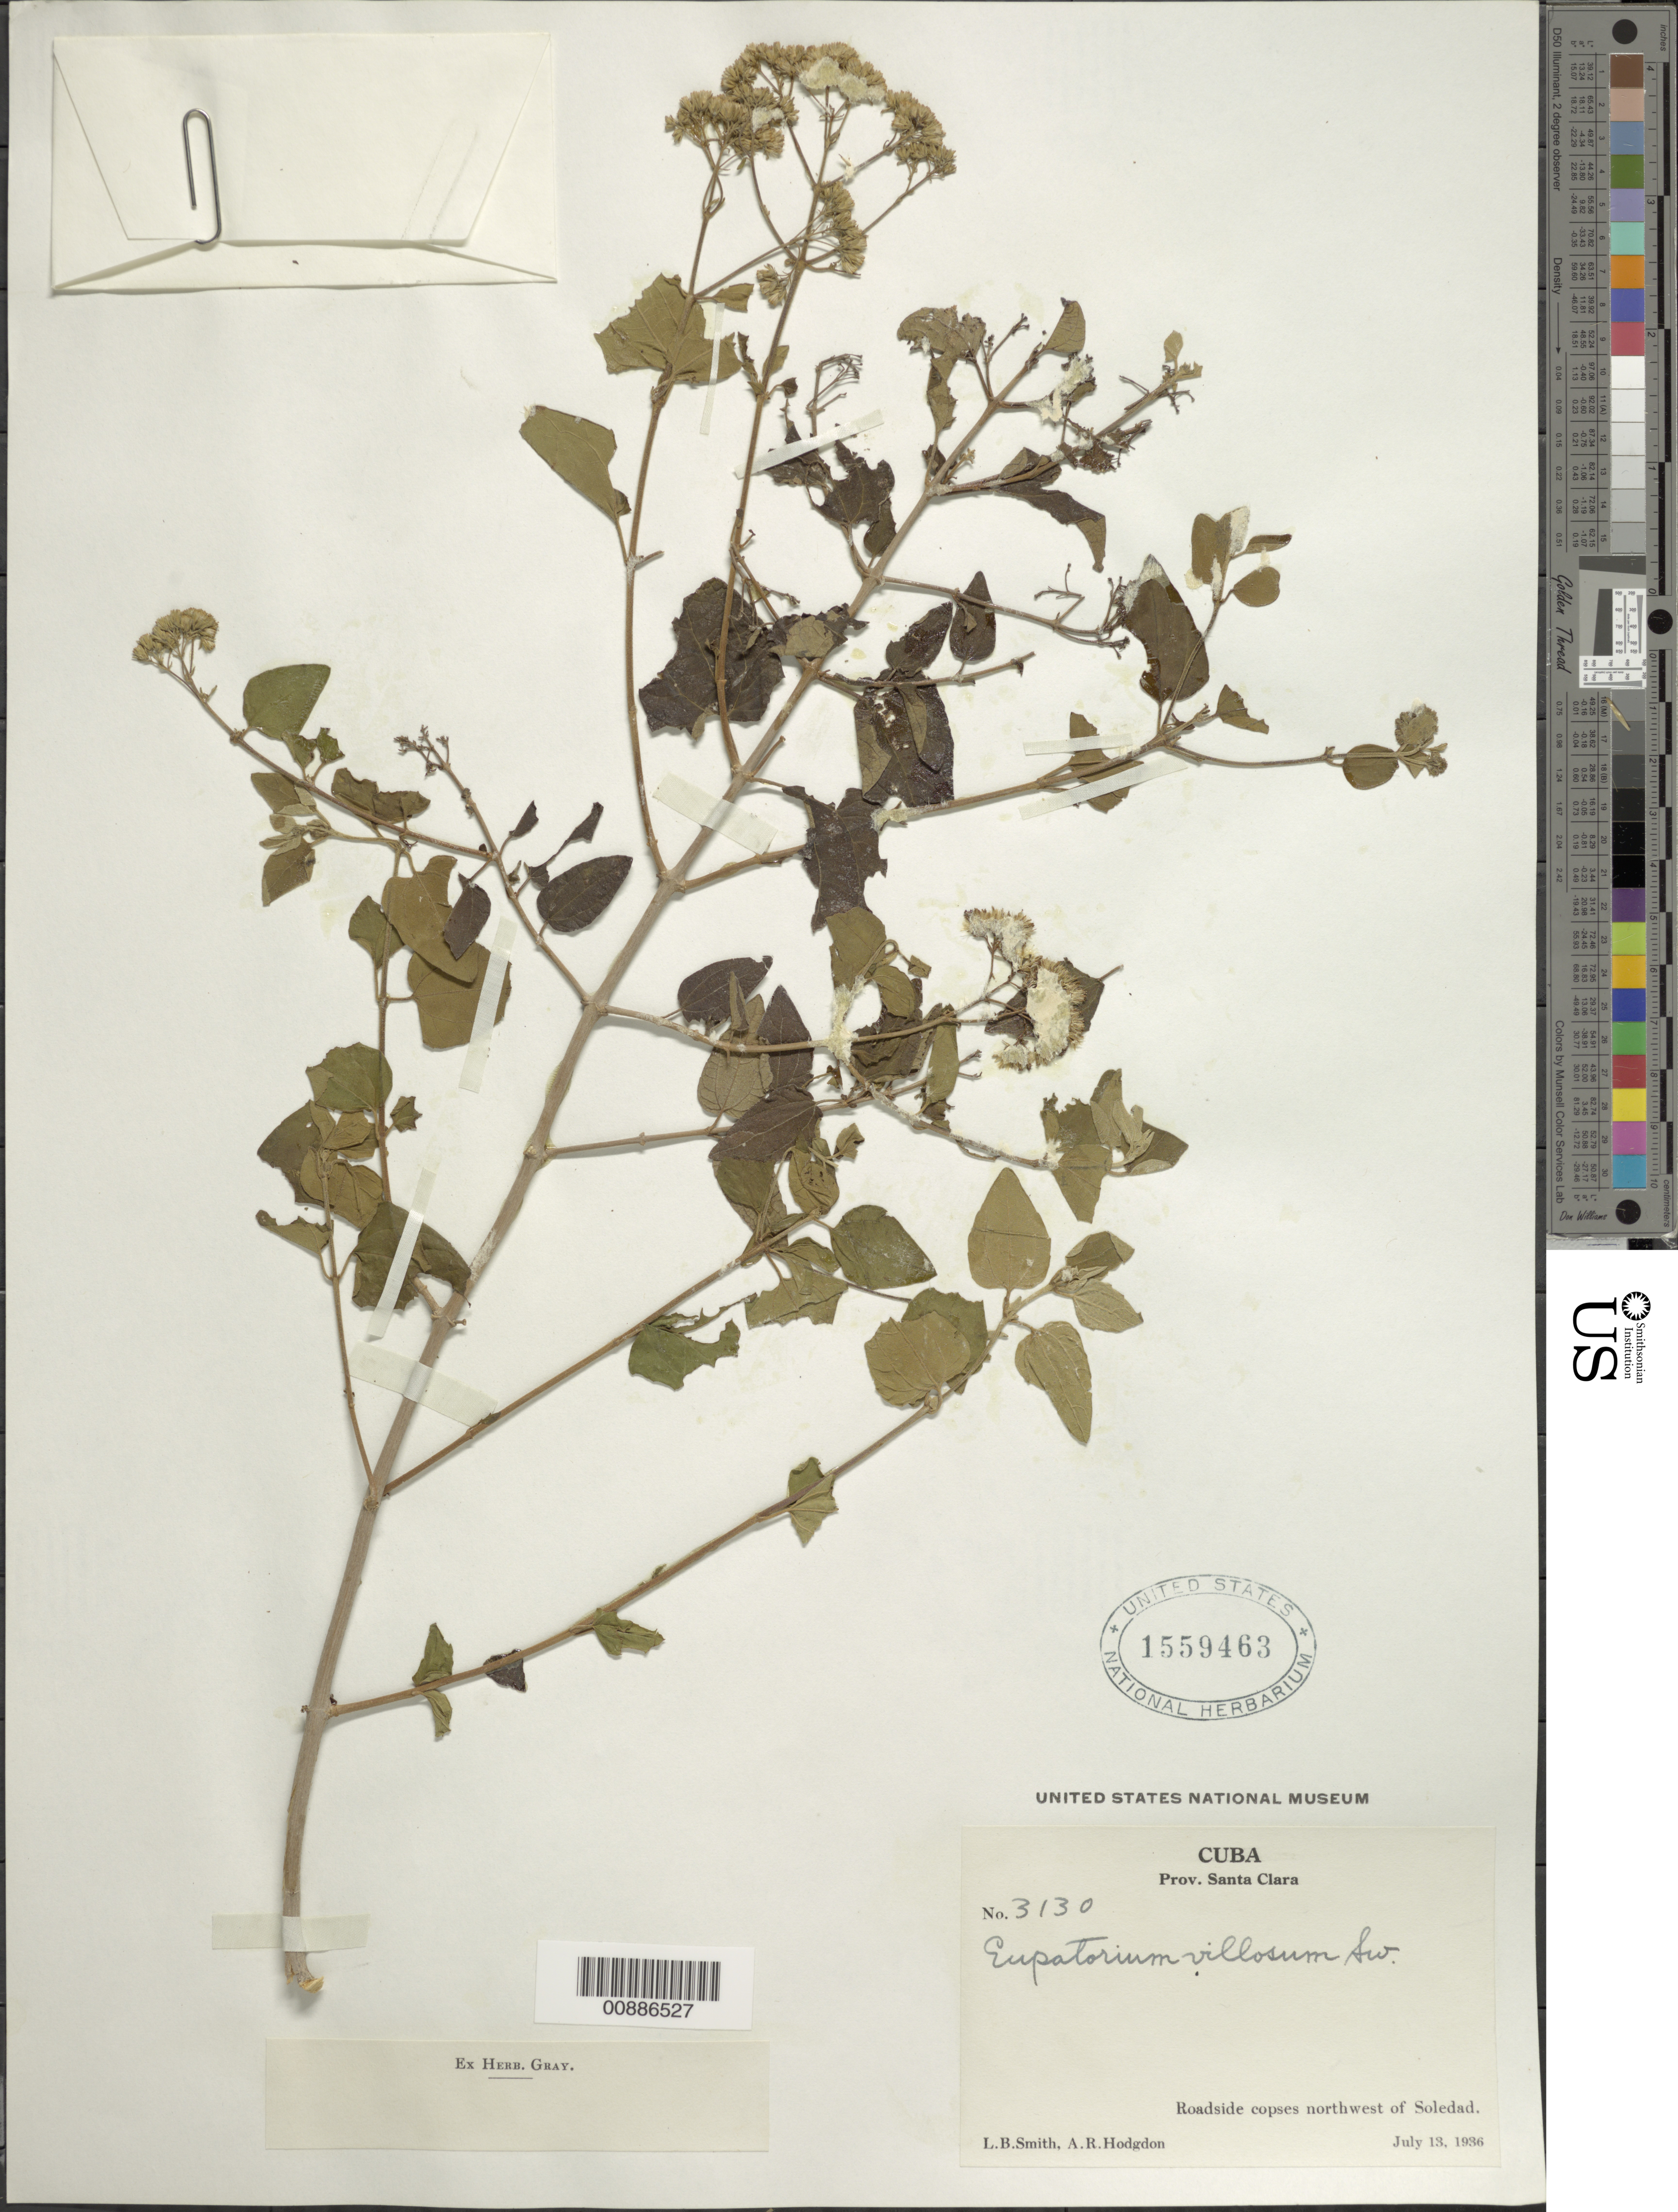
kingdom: Plantae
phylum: Tracheophyta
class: Magnoliopsida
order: Asterales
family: Asteraceae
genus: Koanophyllon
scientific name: Koanophyllon villosum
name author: (Sw.) R.M. King & H. Rob.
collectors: L. Smith & A. R. Hodgdon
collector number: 3130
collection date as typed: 13 Jul 1936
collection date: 1936-07-13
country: Cuba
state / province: Las Villas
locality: Road northwest of Soledad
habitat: Roadside copses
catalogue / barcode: US 1559463